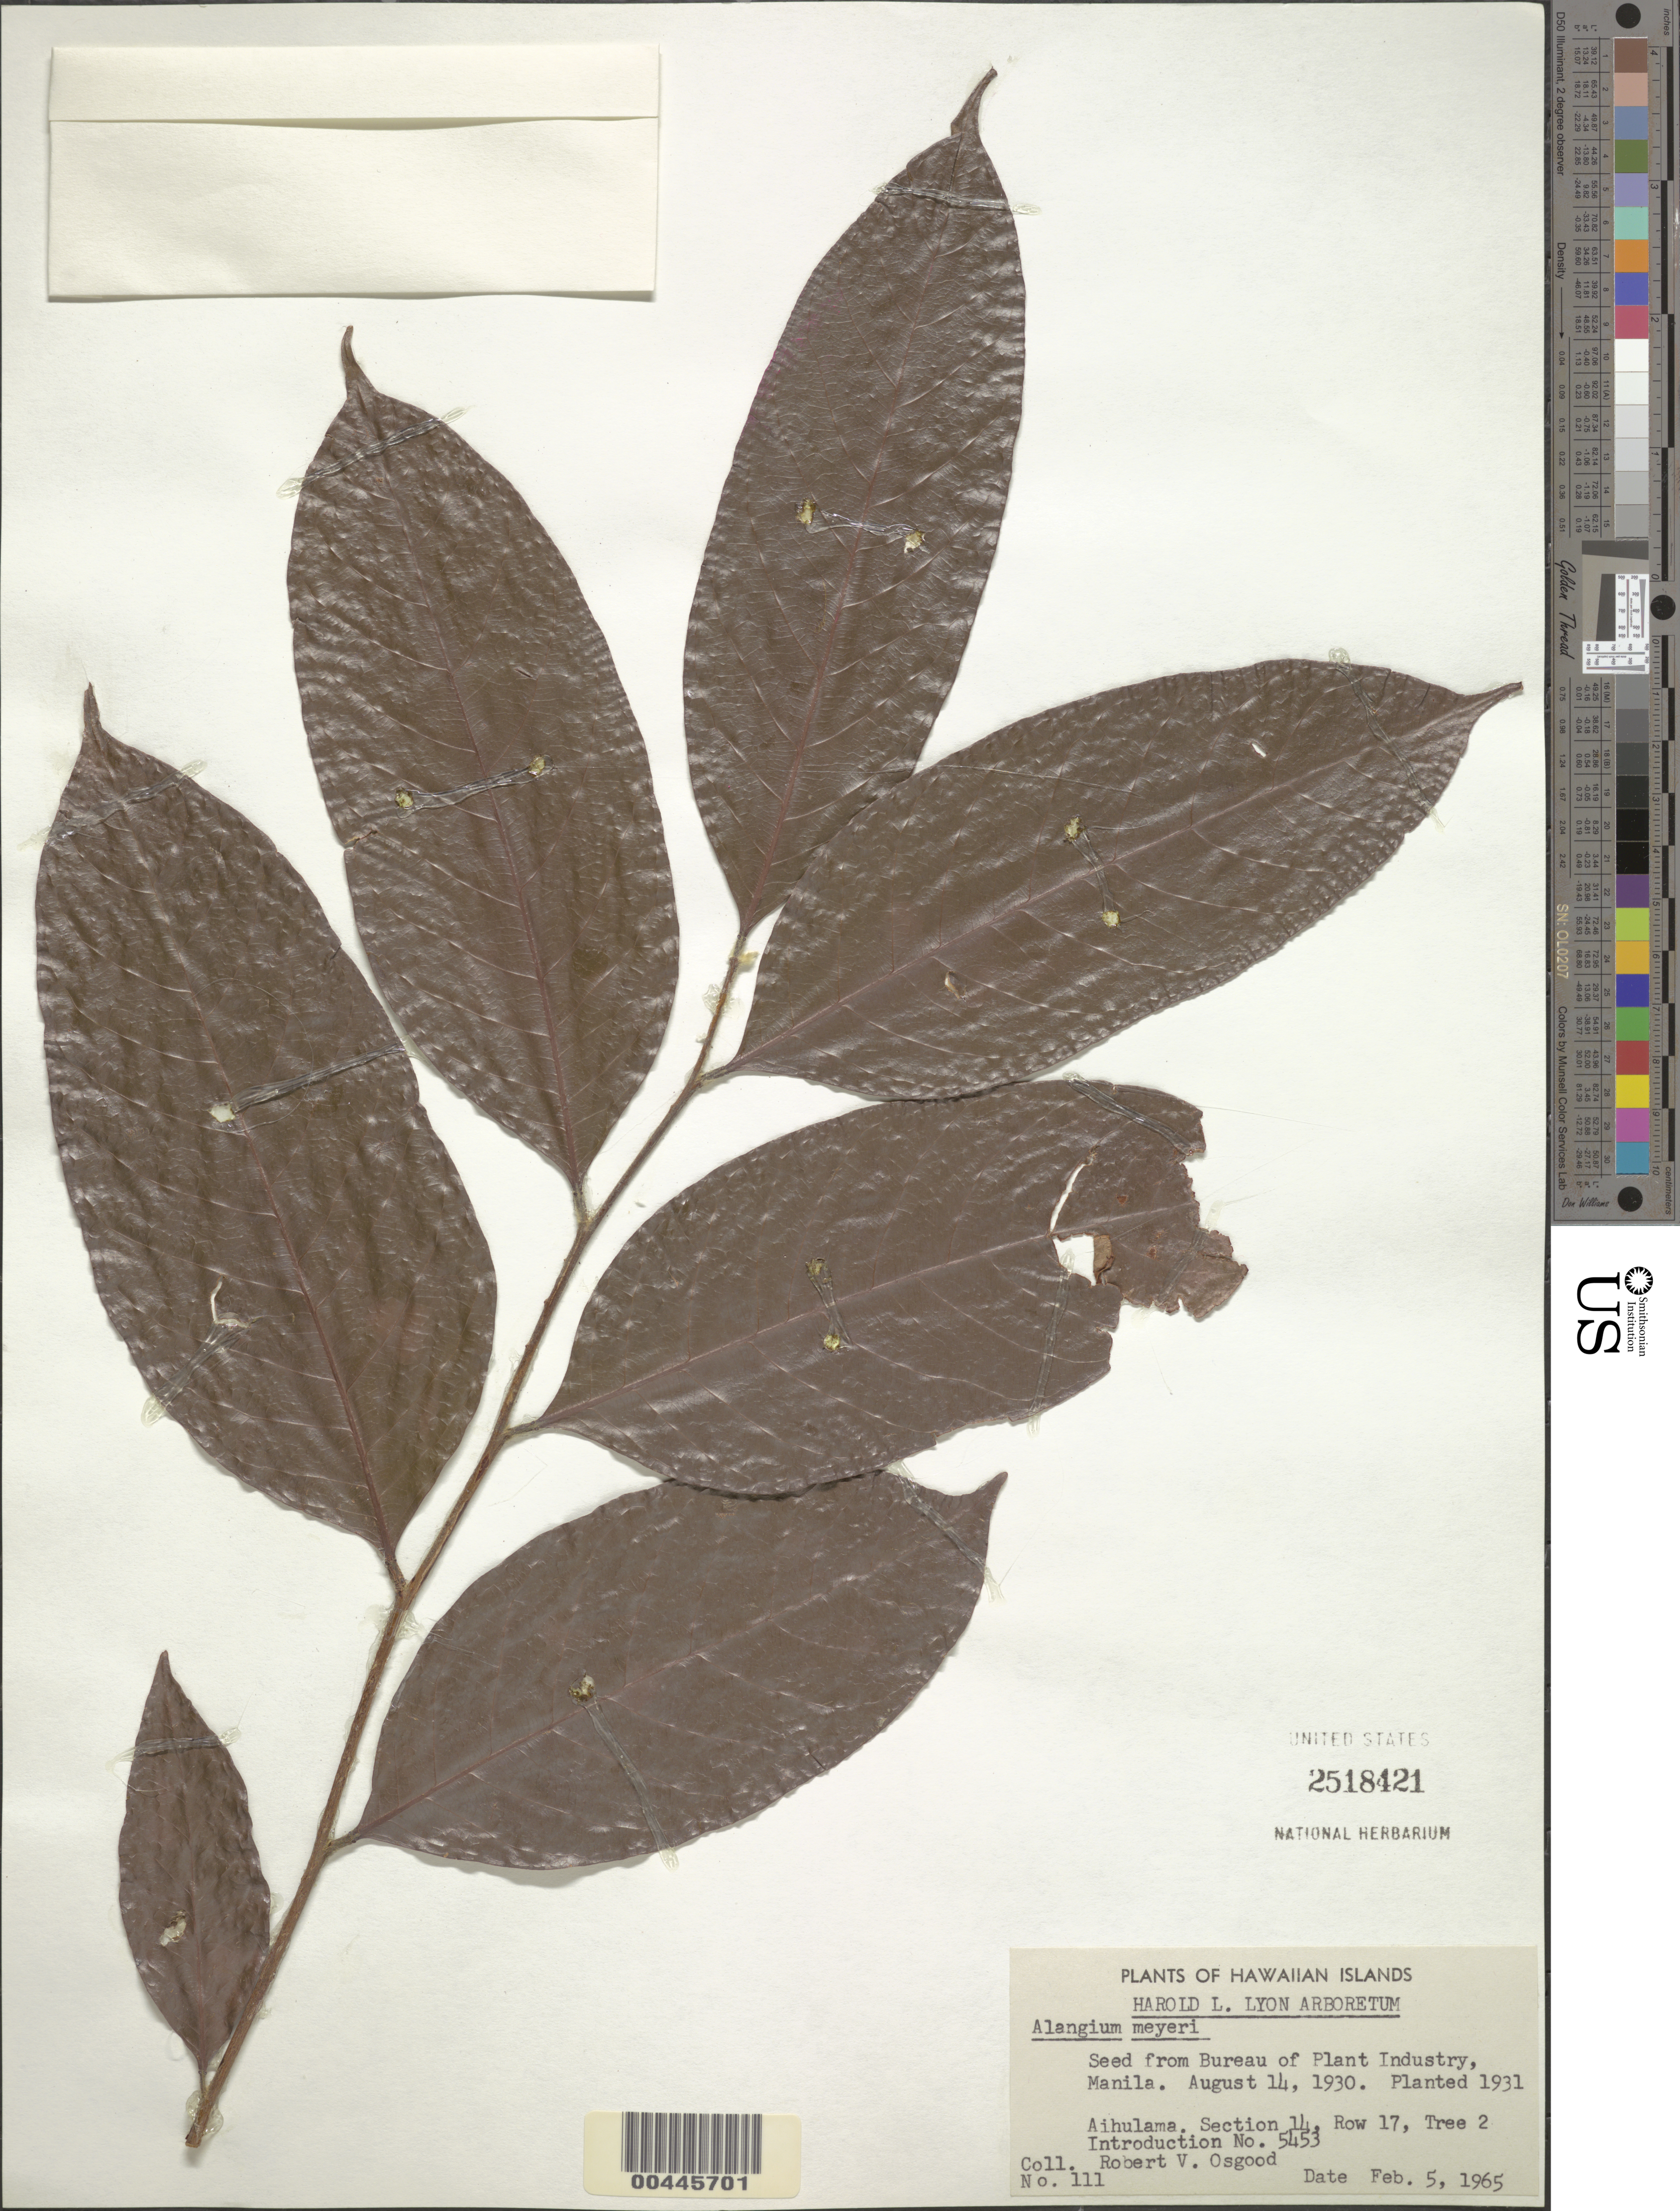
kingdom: Plantae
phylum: Tracheophyta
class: Magnoliopsida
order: Cornales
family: Cornaceae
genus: Alangium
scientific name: Alangium meyeri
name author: Merr.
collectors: R. Osgood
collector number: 111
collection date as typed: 5 Feb 1965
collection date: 1965-02-05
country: United States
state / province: Hawaii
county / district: Honolulu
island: Oahu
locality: Aihulma, Section 14, Row 17, Tree 2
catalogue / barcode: US 2518421